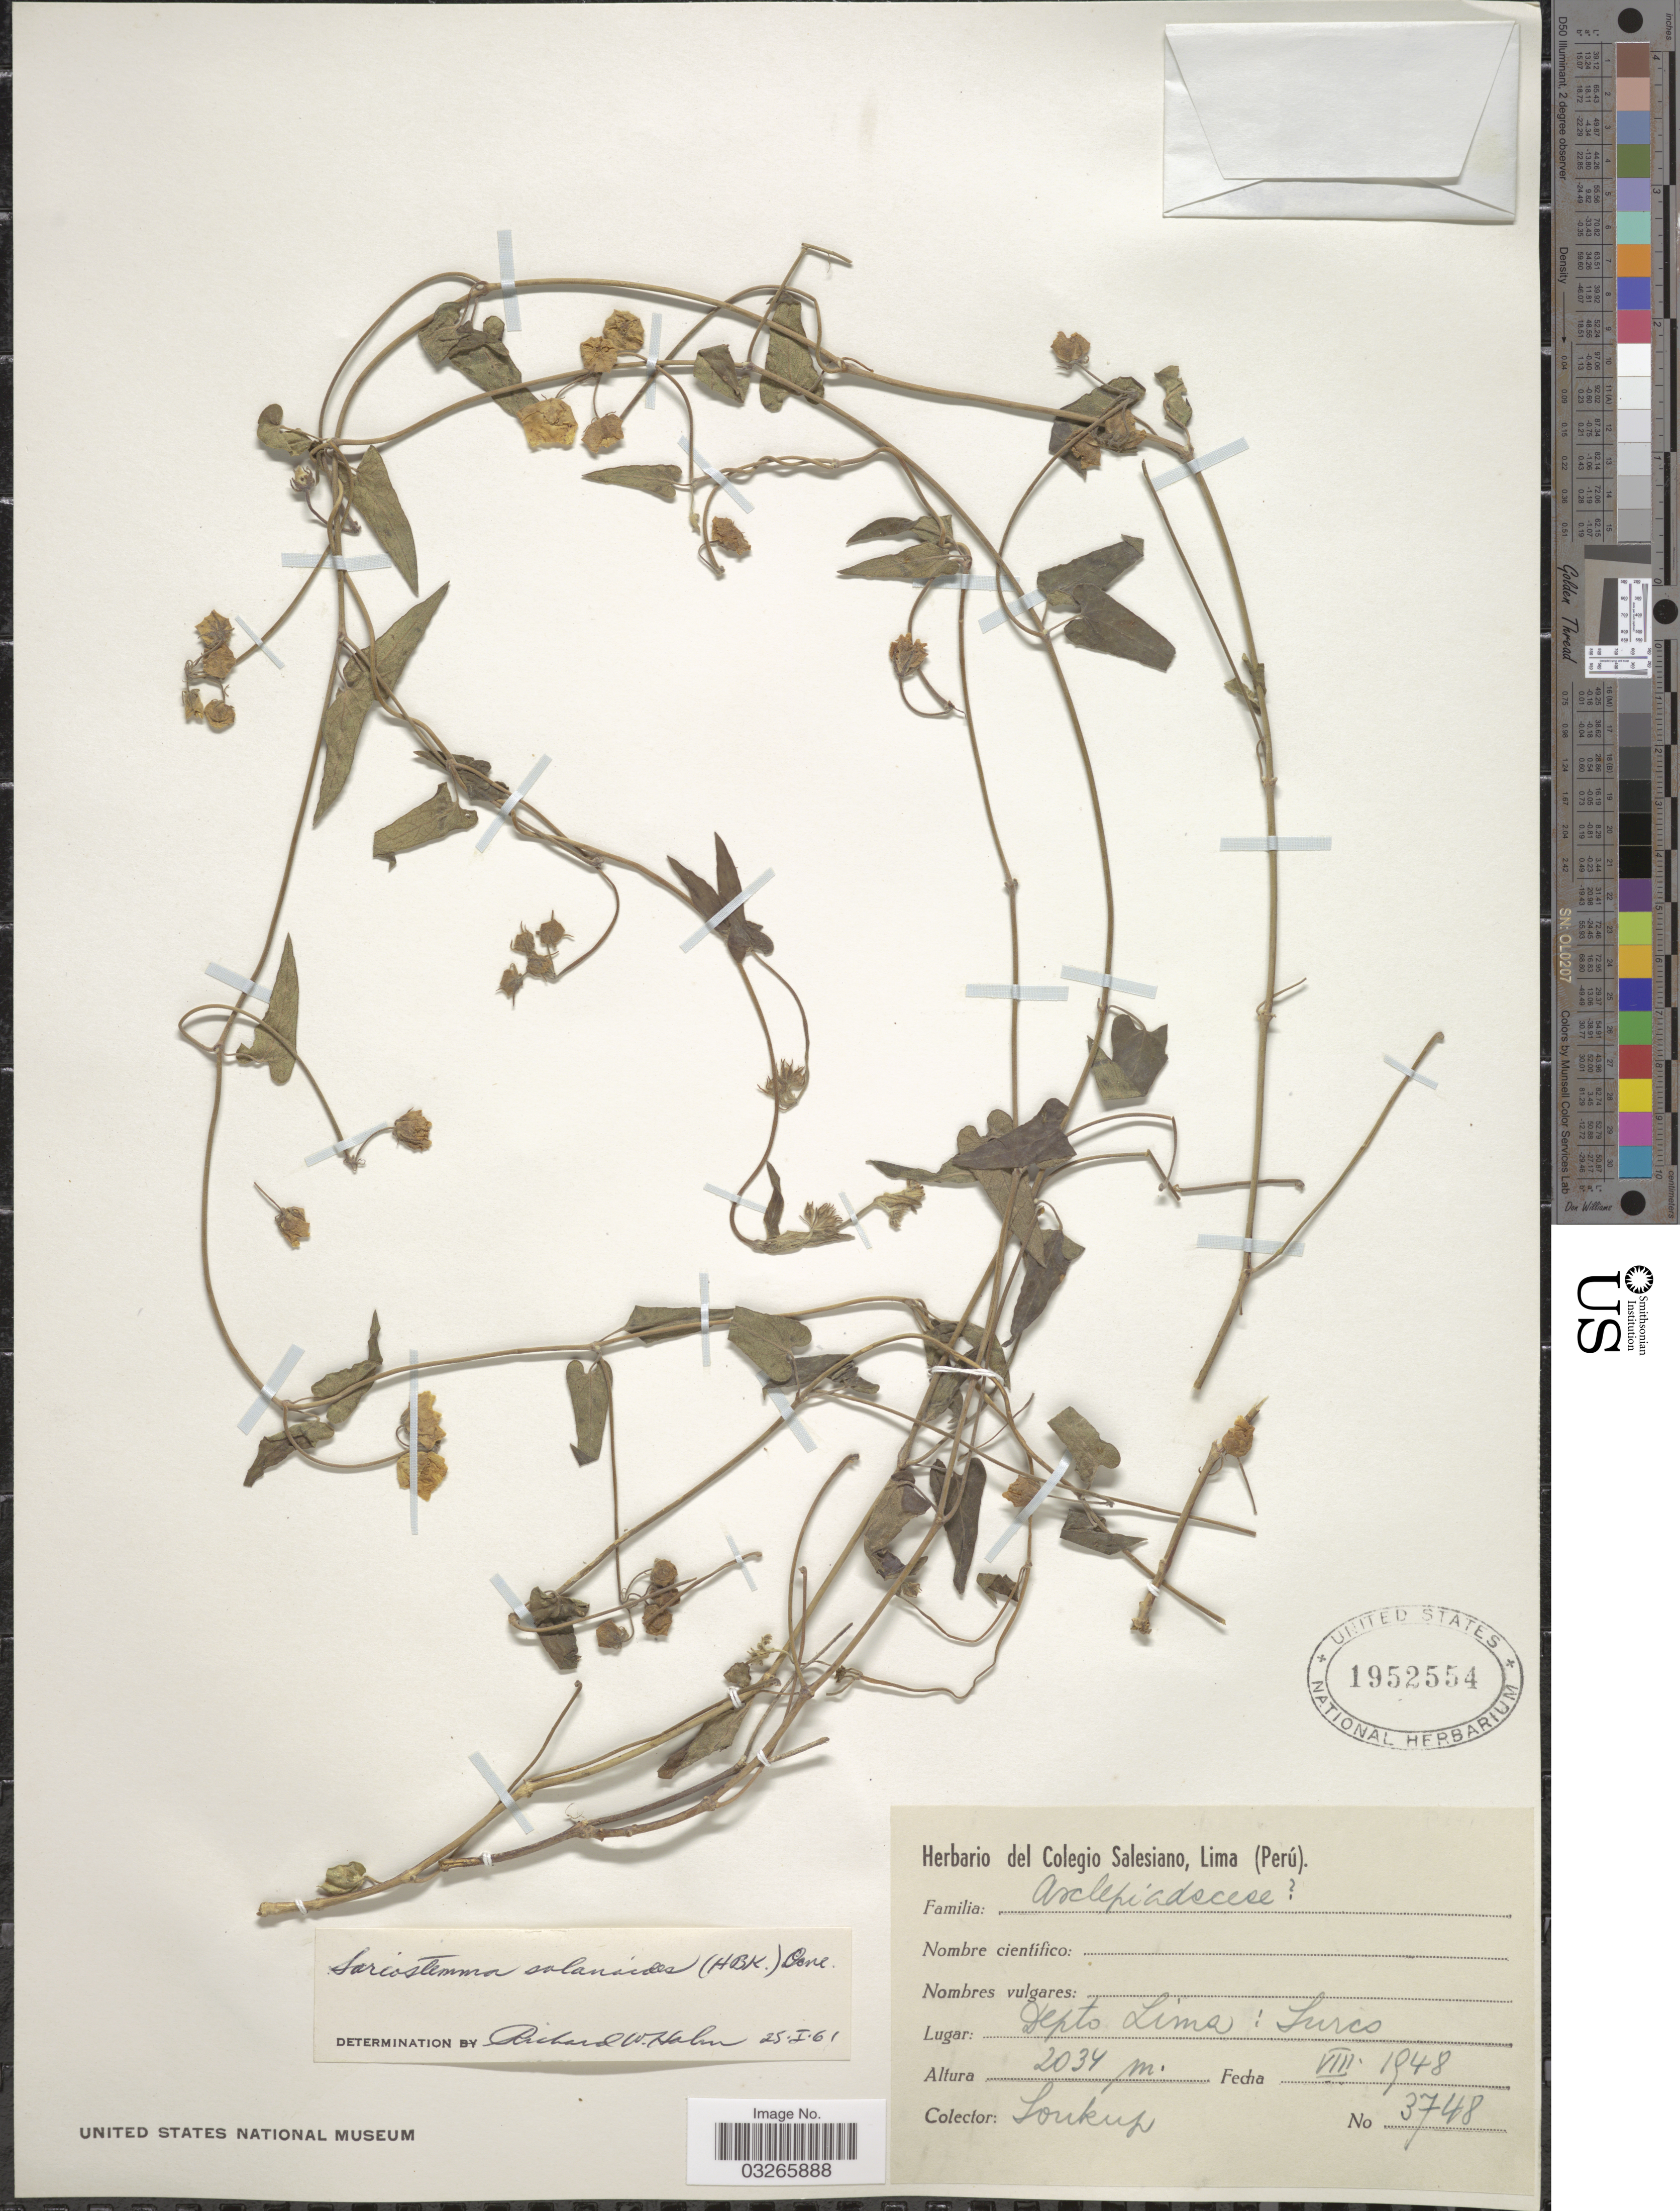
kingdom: Plantae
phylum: Tracheophyta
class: Magnoliopsida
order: Gentianales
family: Apocynaceae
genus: Sarcostemma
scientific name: Sarcostemma solanoides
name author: (Kunth) Decne.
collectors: J. Soukup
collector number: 3748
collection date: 1948-08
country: Peru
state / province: Lima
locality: Depto. Lima: Surco.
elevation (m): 2034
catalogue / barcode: US 1952554